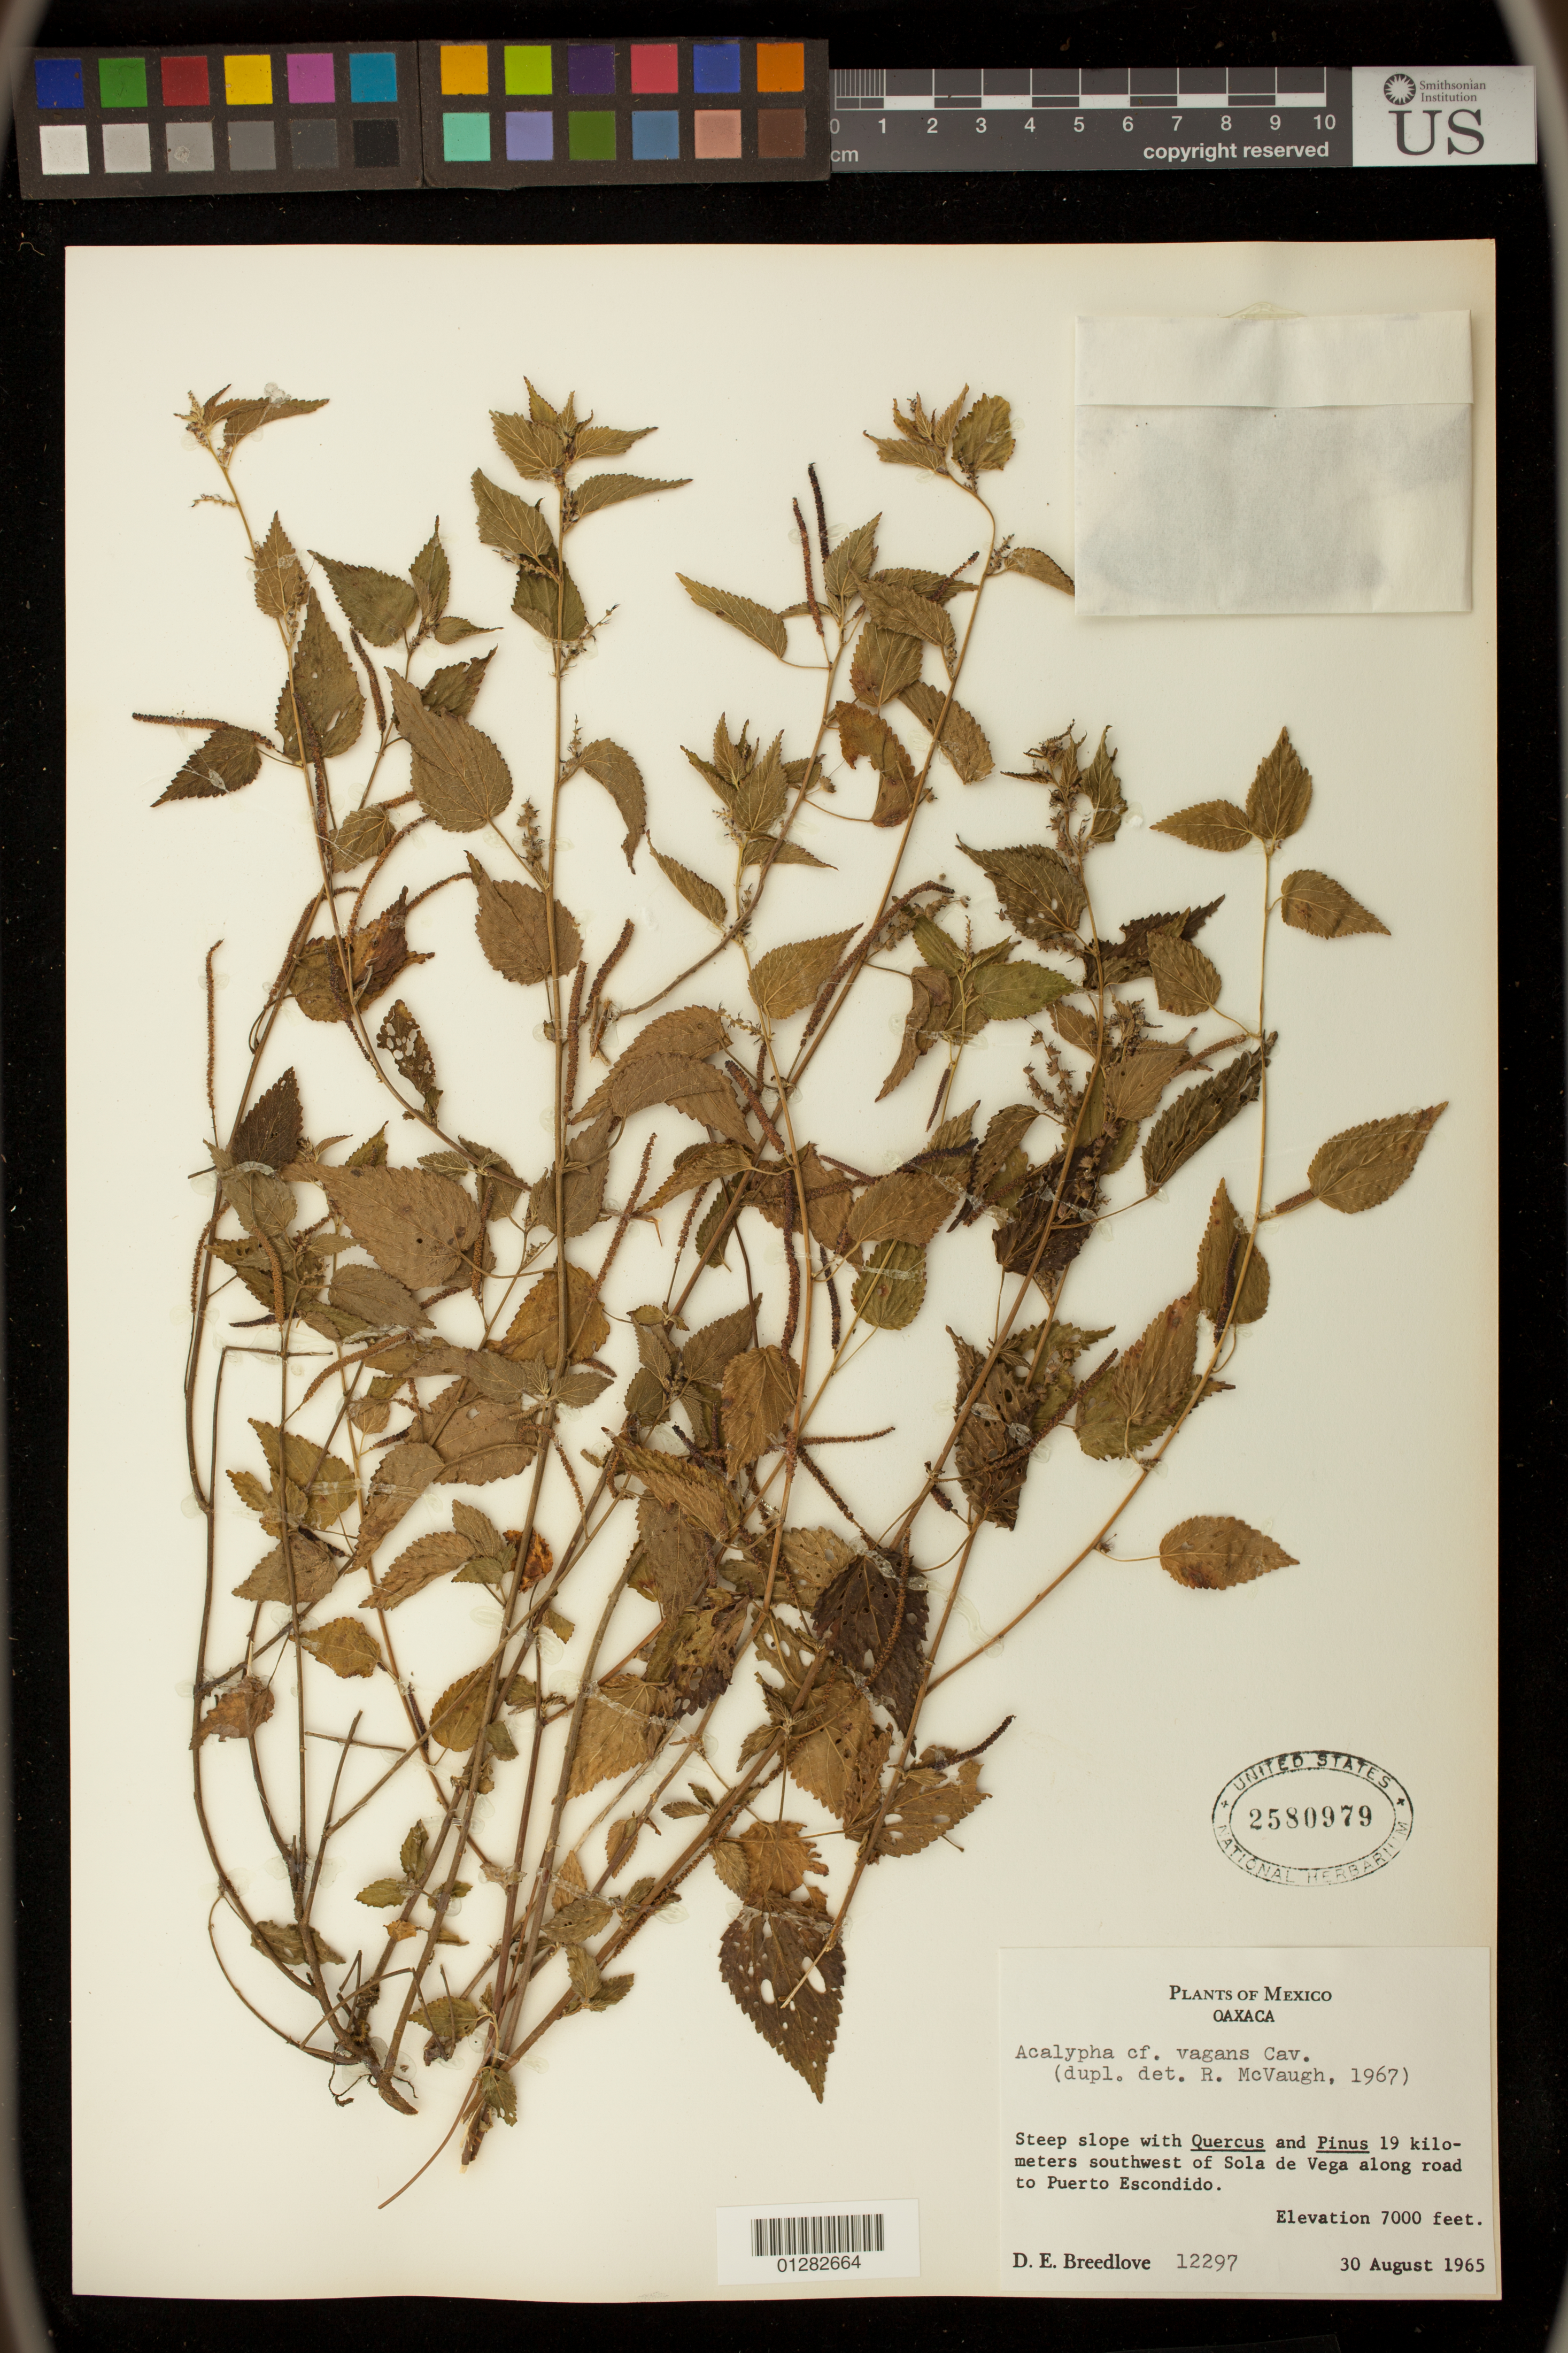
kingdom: Plantae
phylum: Tracheophyta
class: Magnoliopsida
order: Malpighiales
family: Euphorbiaceae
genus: Acalypha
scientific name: Acalypha vagans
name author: Cav.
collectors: P. C. Standley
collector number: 12297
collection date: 1965-08-30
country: Mexico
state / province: Oaxaca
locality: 19 km. southwest of Sola de Vegan along road to Puerto Escondido.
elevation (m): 2134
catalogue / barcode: US 2580979